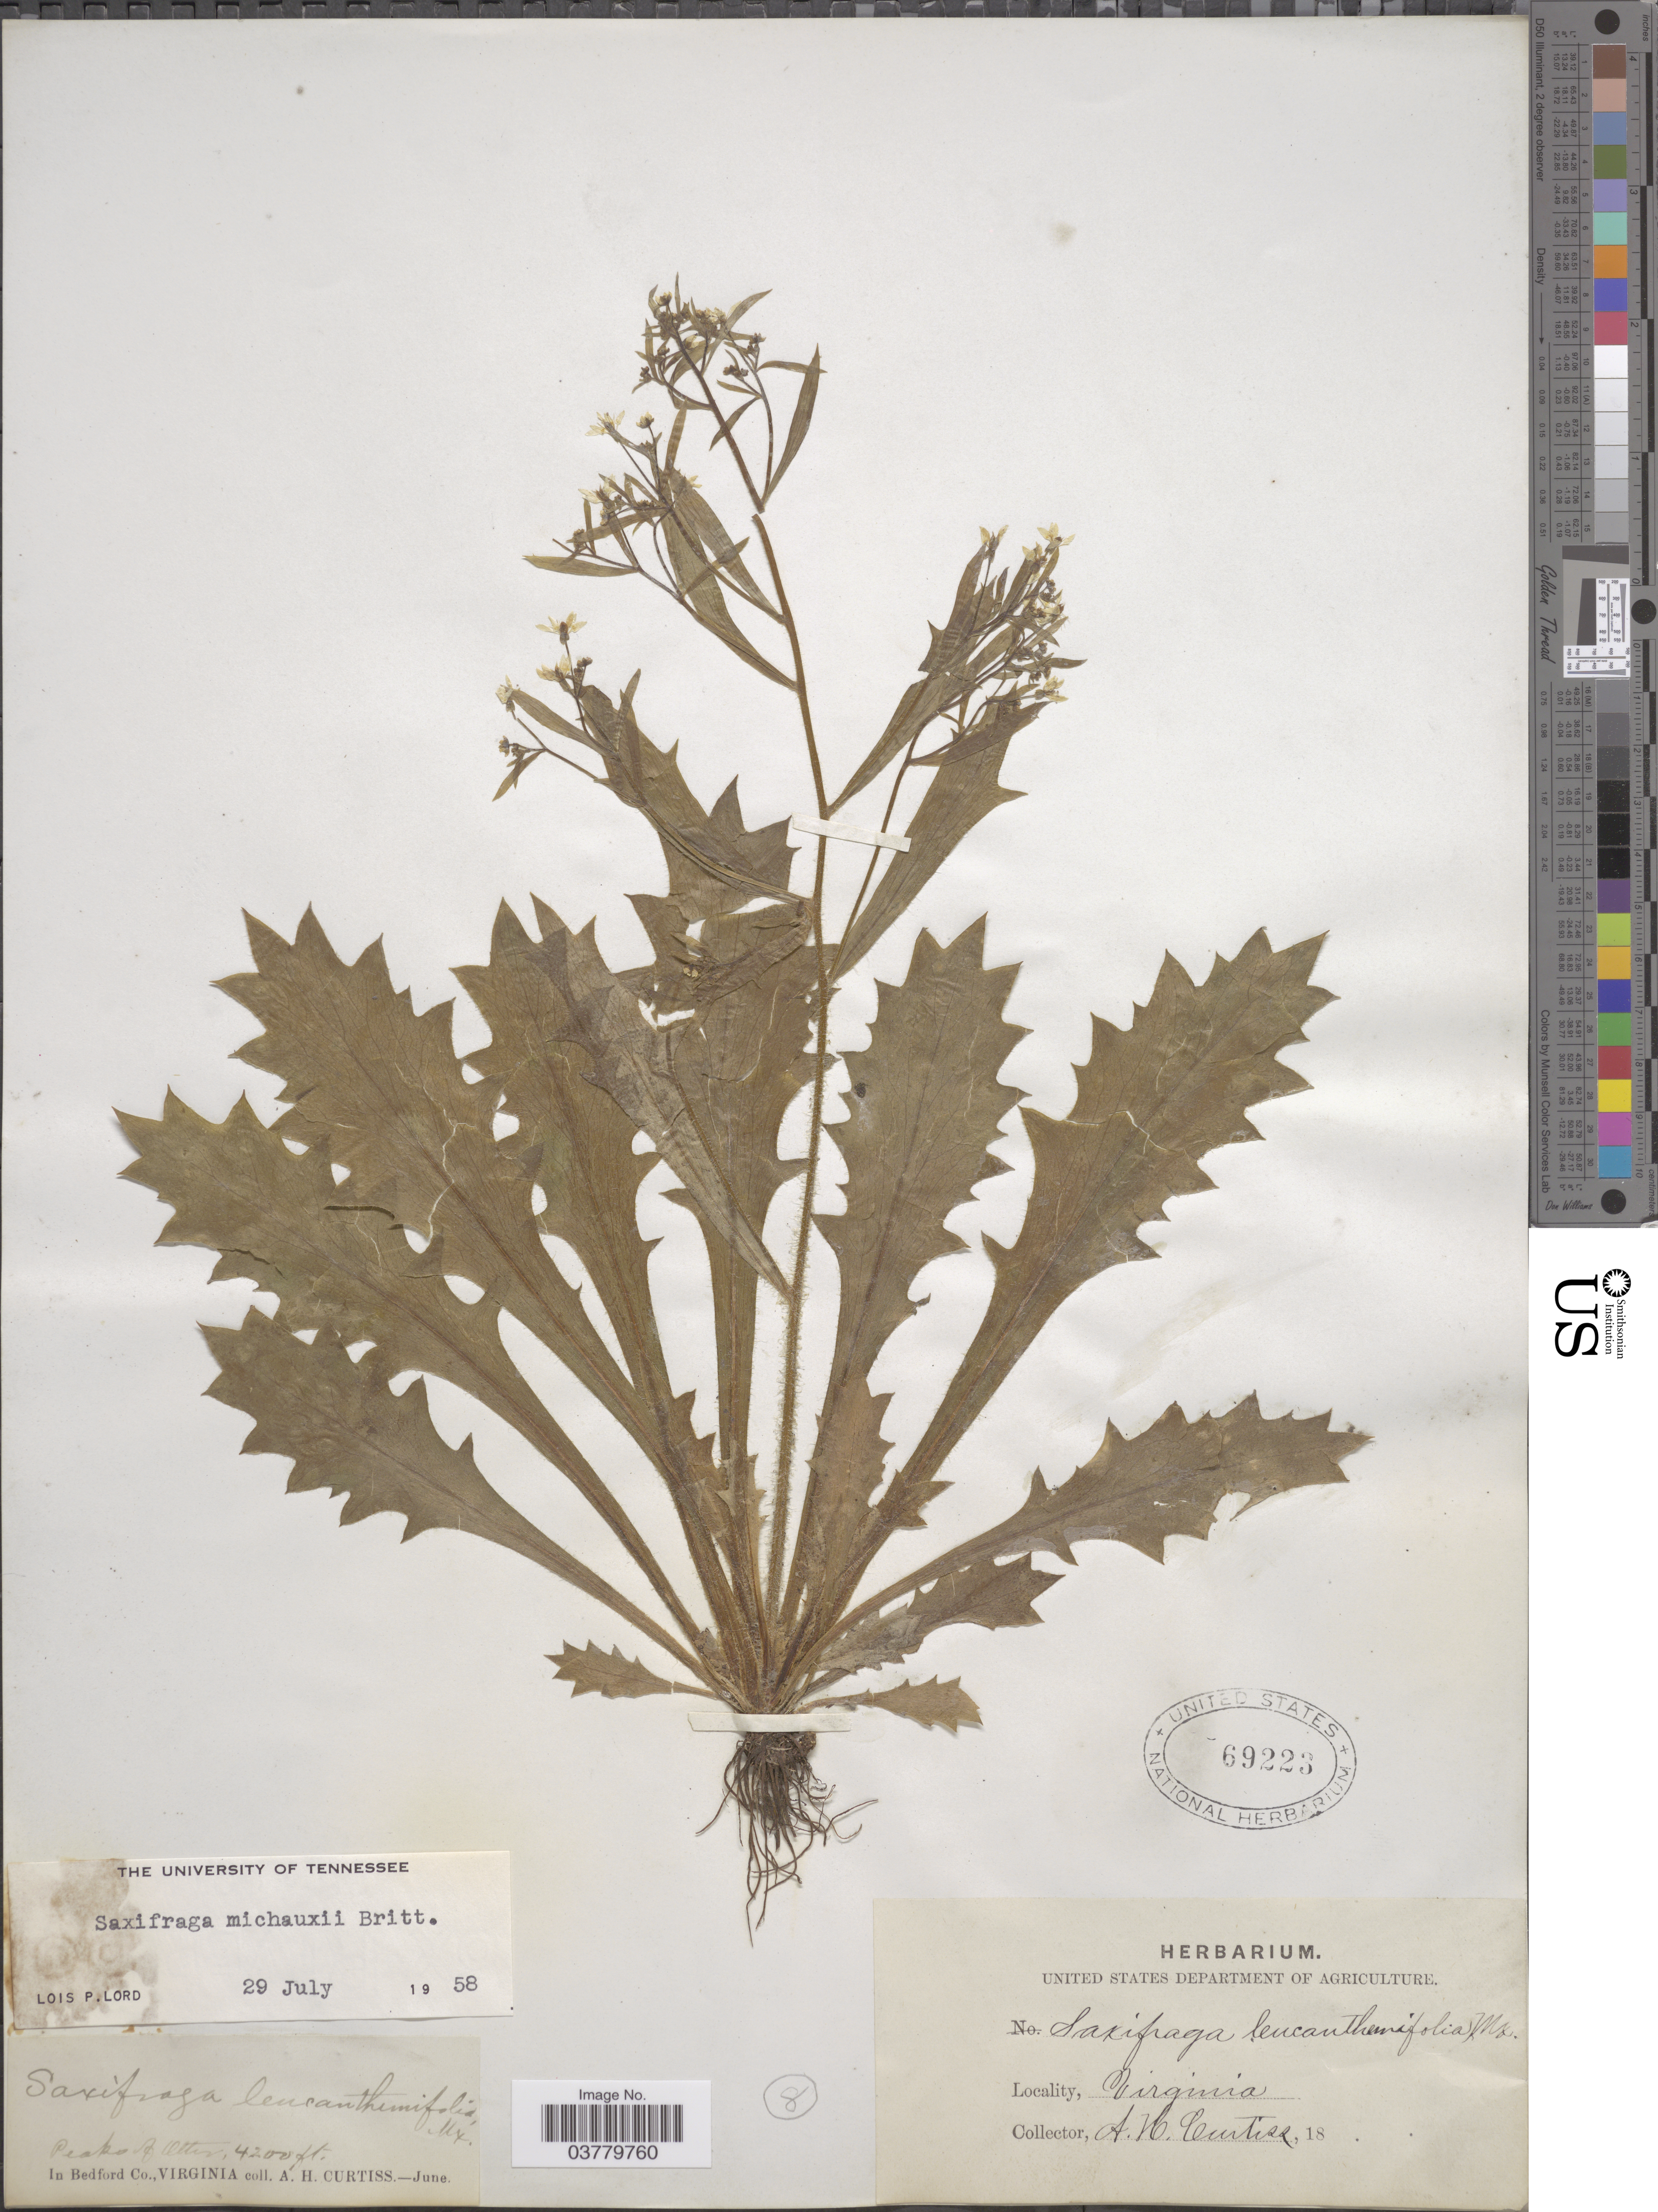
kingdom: Plantae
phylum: Tracheophyta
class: Magnoliopsida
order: Saxifragales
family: Saxifragaceae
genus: Micranthes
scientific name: Micranthes petiolaris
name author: (Raf.) Bush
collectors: A. H. Curtiss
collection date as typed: June 18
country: United States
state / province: Virginia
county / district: Bedford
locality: Peaks of Otter. In Bedford Co.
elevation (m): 1280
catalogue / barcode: US 69223